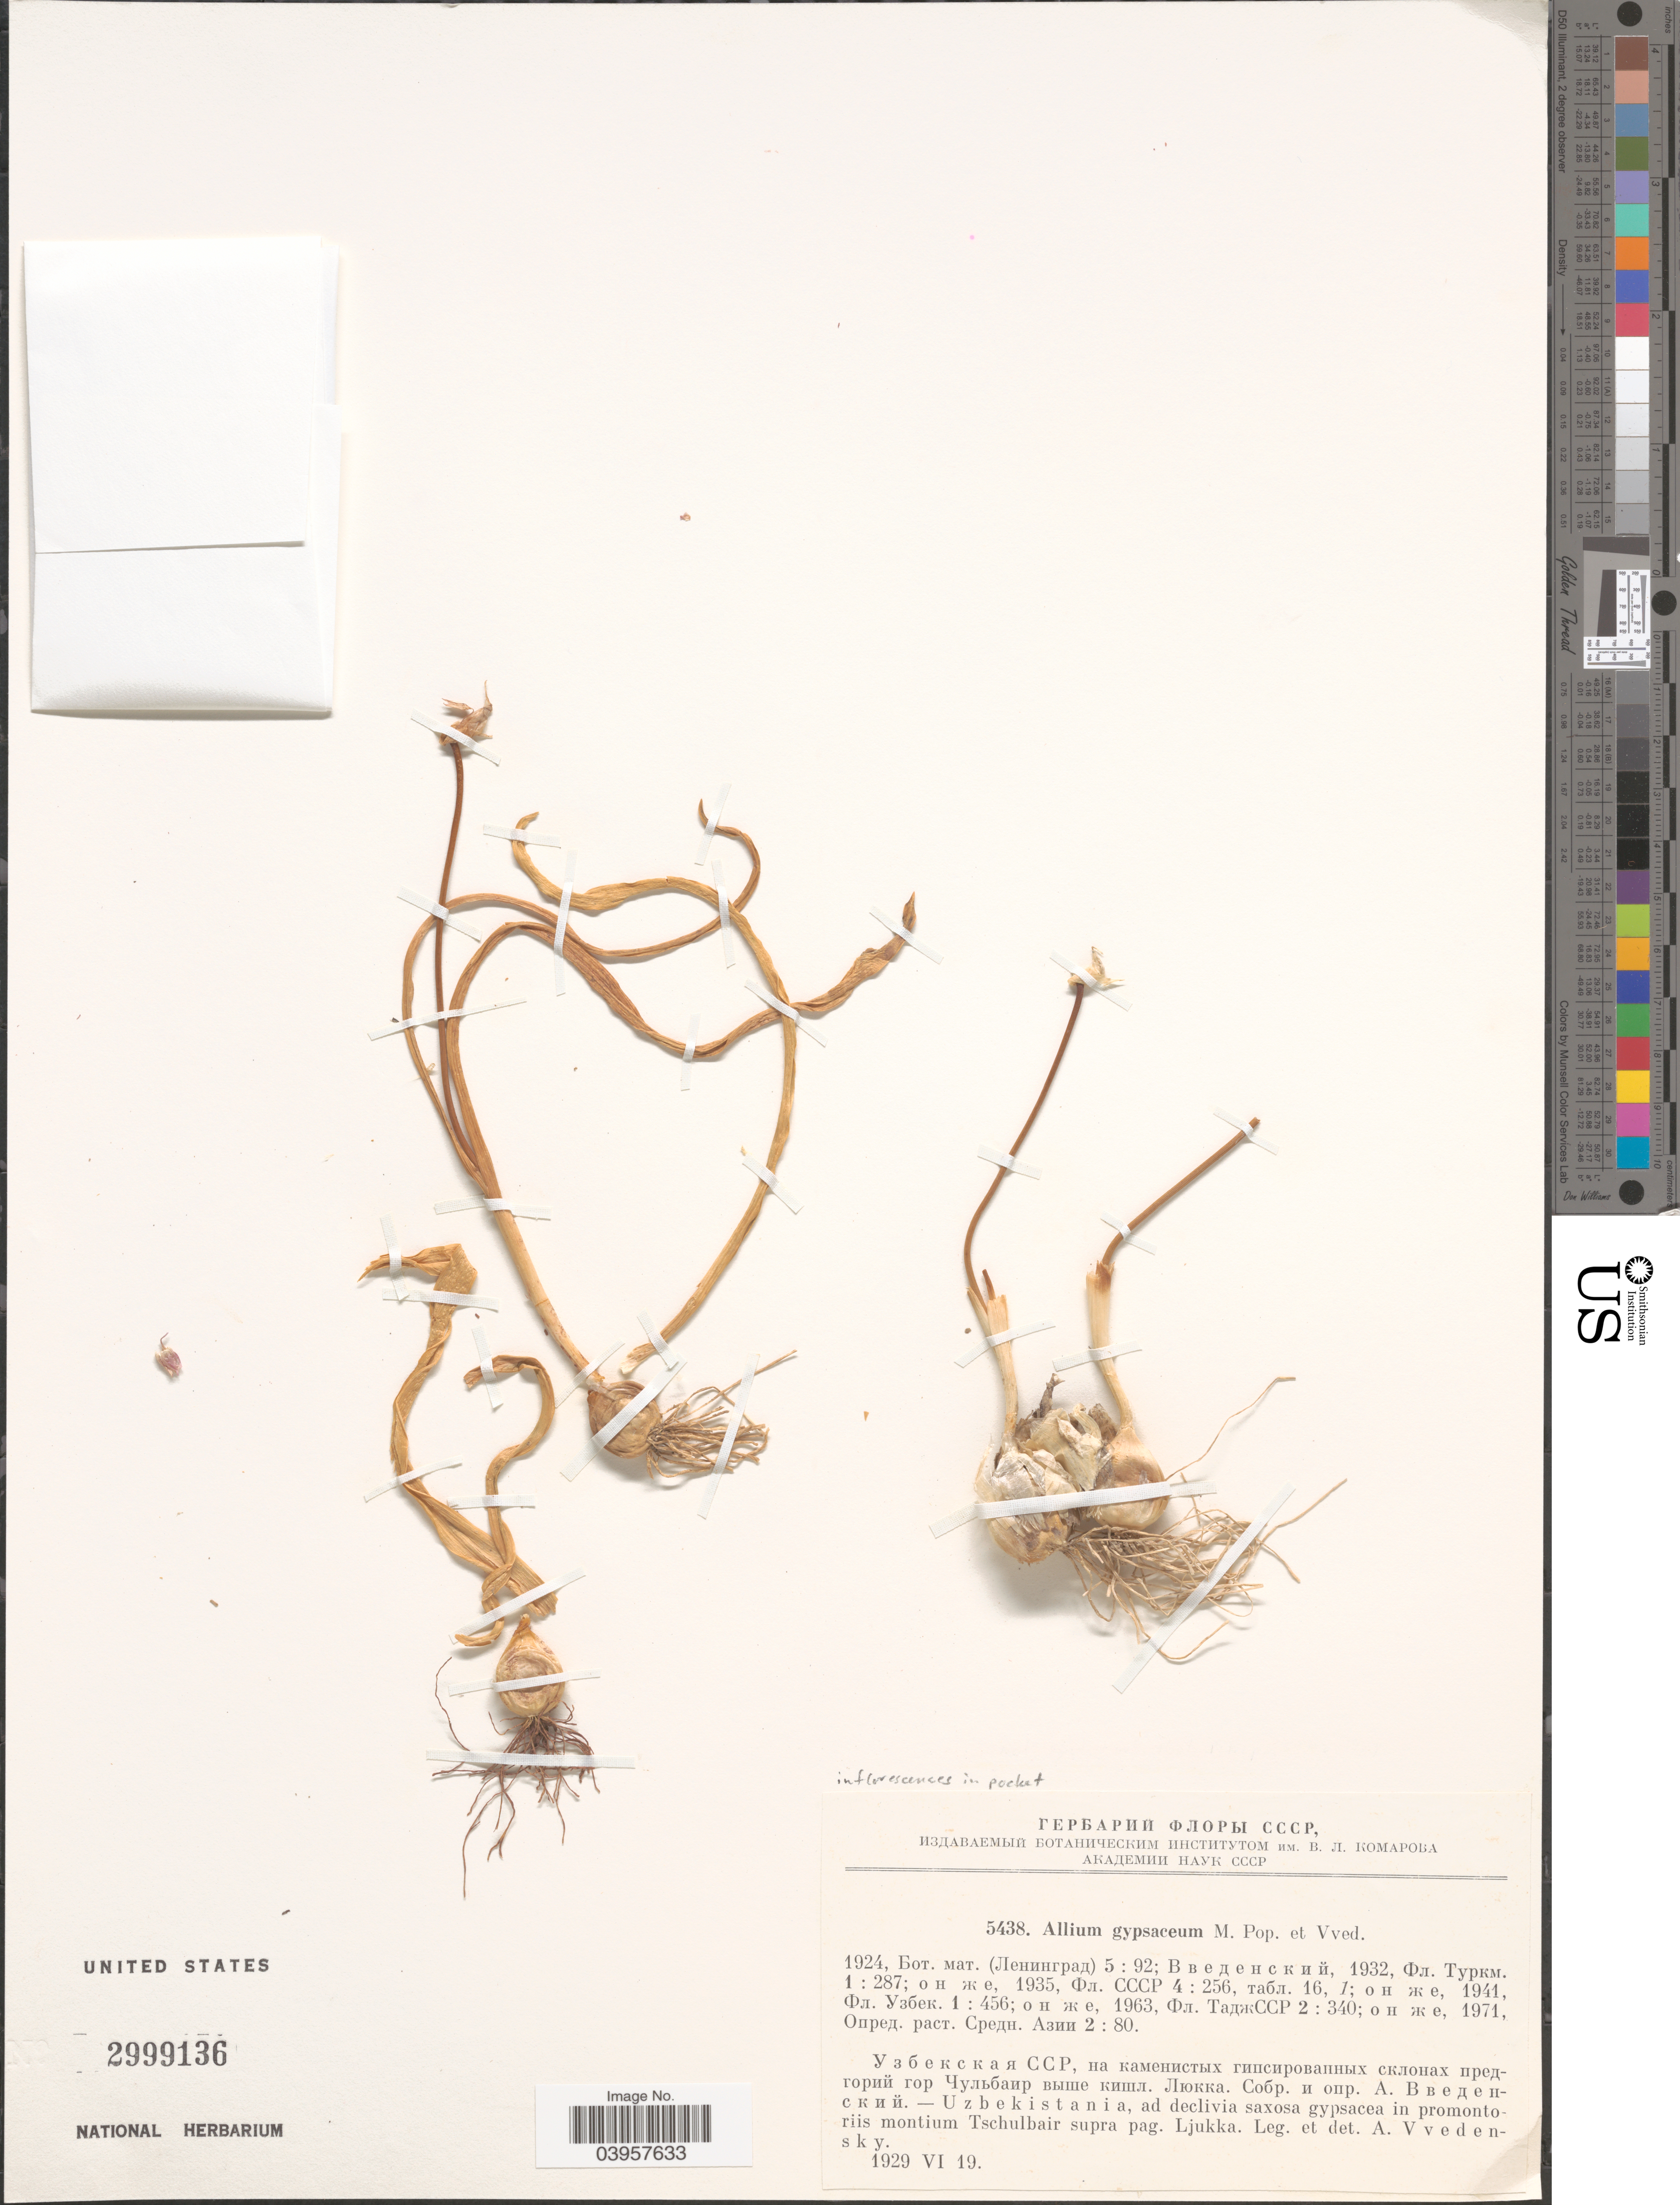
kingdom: Plantae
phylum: Tracheophyta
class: Liliopsida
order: Asparagales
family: Amaryllidaceae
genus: Allium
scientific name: Allium gypsaceum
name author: Popov & Vved.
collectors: A. Vvedensky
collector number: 5438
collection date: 1929-06-19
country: Uzbekistan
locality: Uzbekistania, ad declivia saxosa gypsacea in promontoriis montium Tschulbair supra pag. Ljukka.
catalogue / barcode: US 2999136